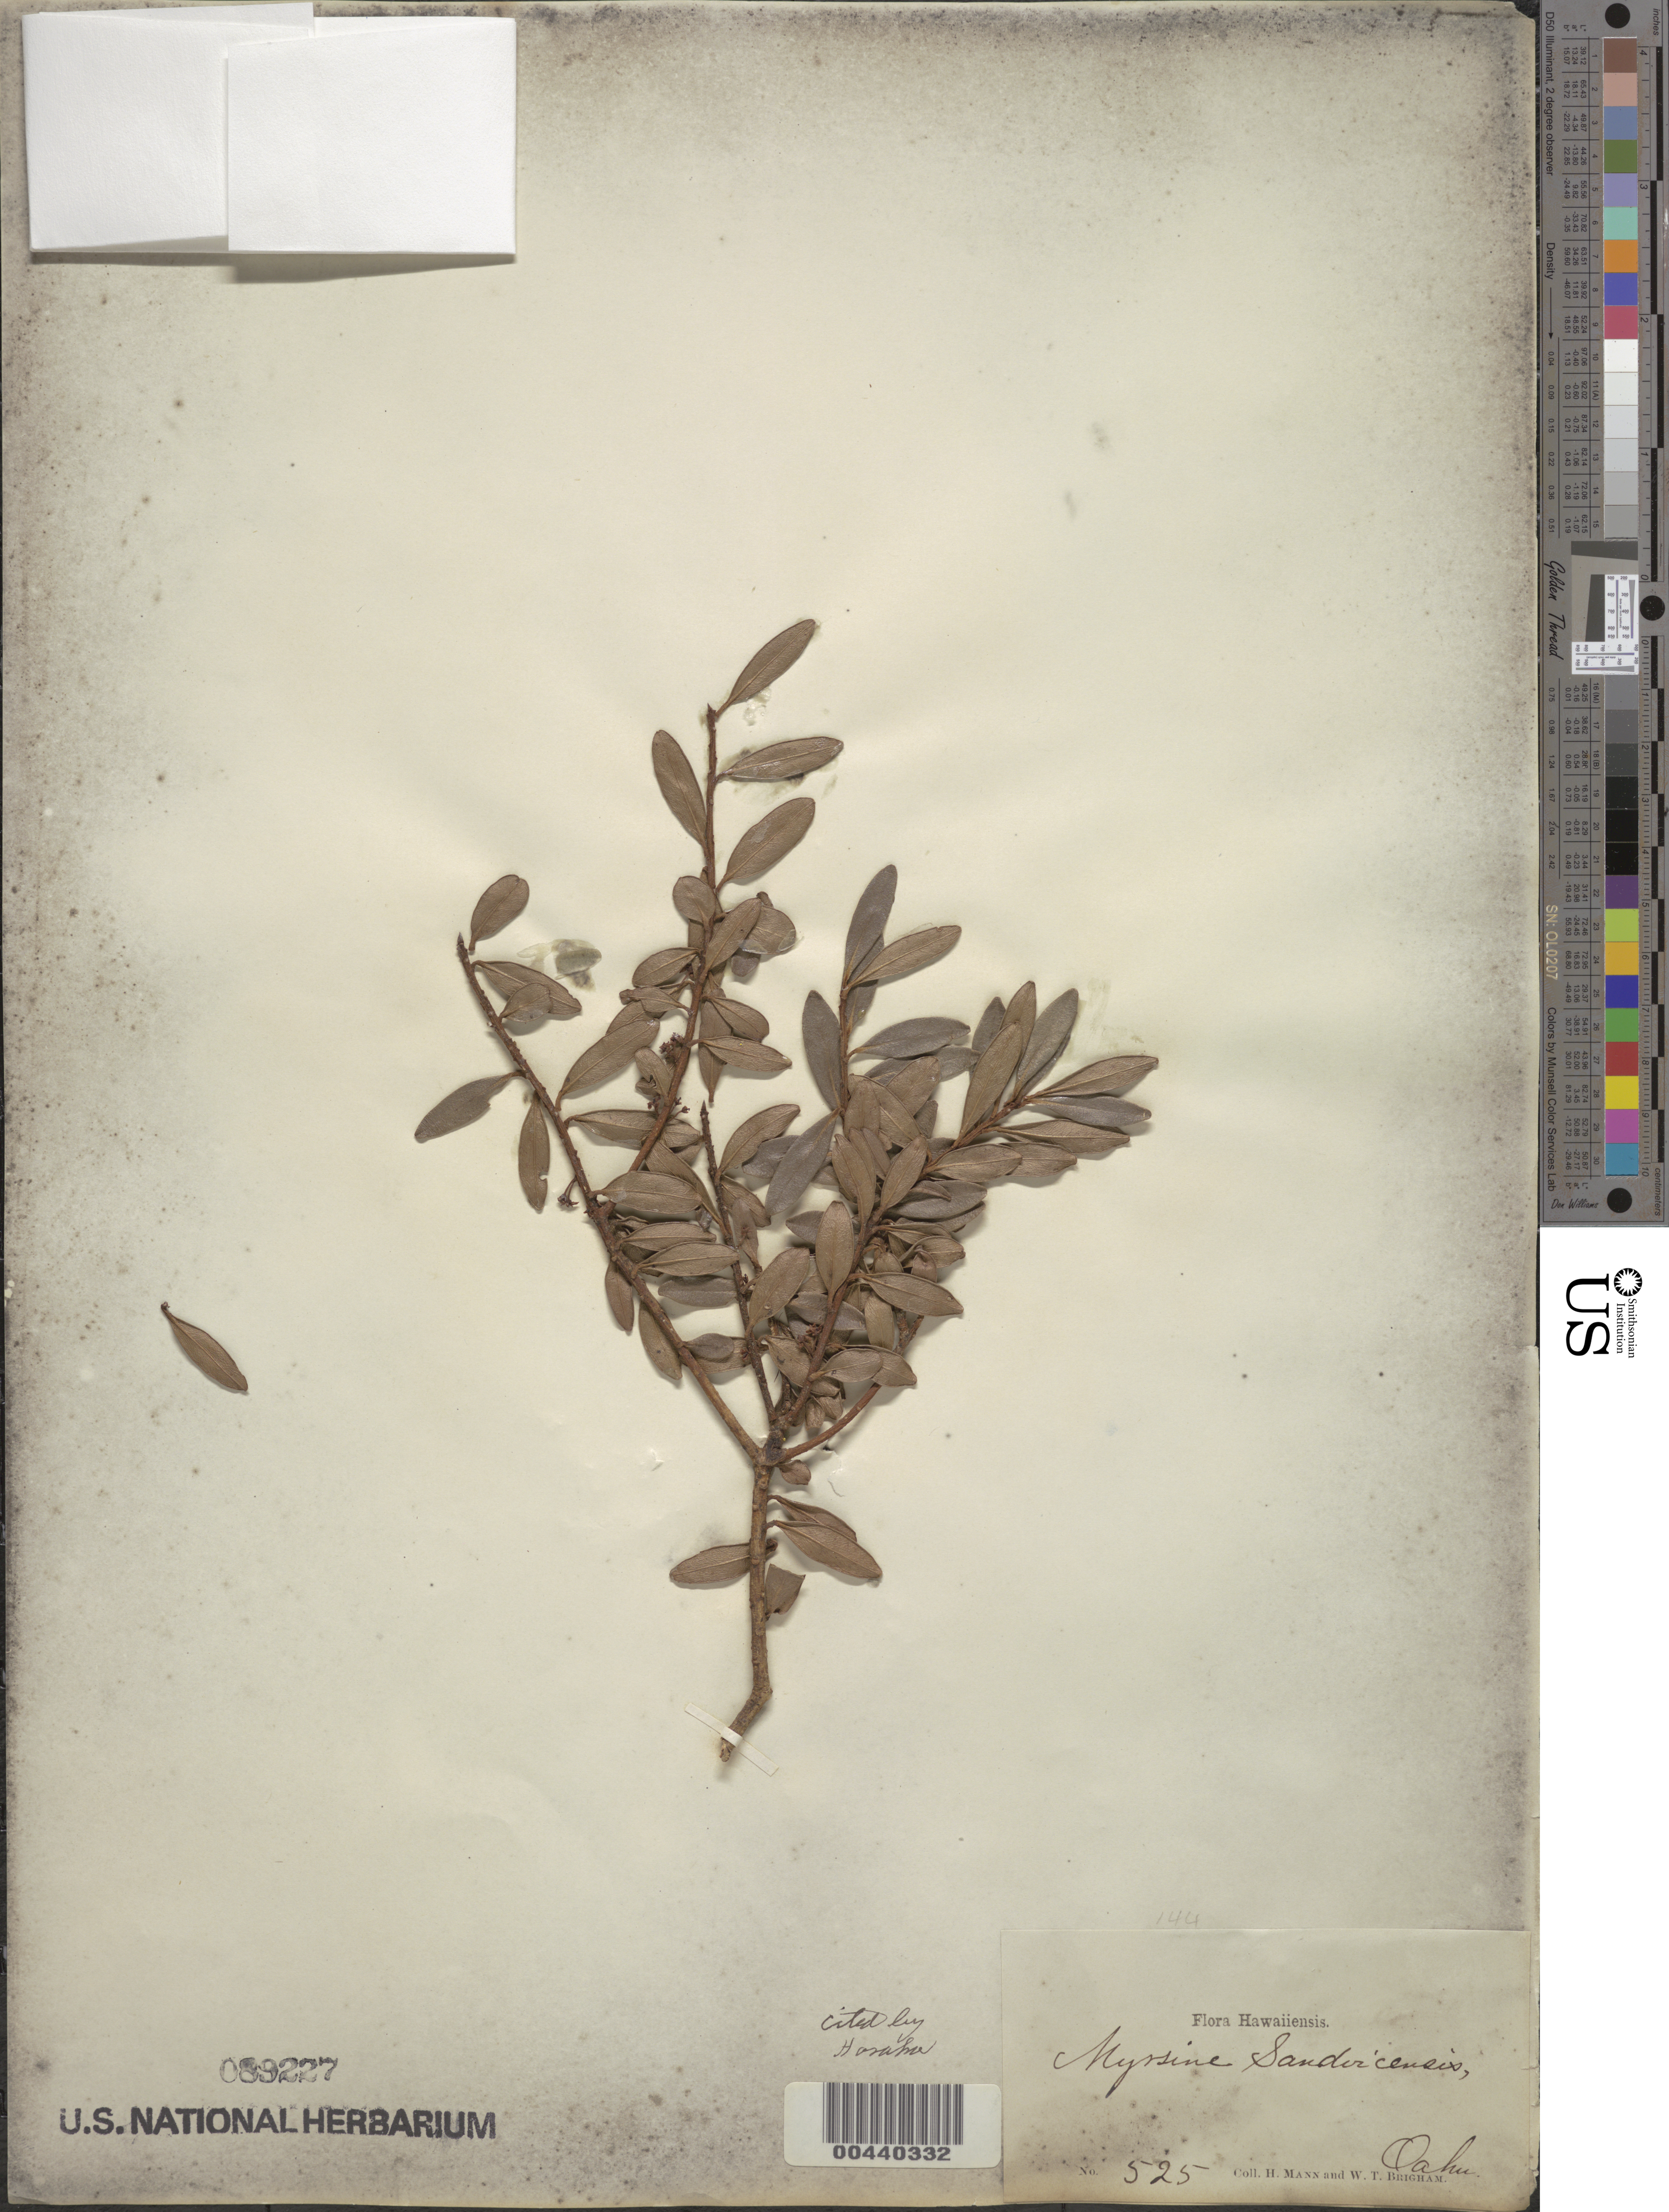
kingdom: Plantae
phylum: Tracheophyta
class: Magnoliopsida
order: Ericales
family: Primulaceae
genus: Myrsine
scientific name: Myrsine sandwicensis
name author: A. DC.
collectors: H. Mann & W. T. Brigham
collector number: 525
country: United States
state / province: Hawaii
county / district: Honolulu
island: Oahu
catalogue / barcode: US 89227